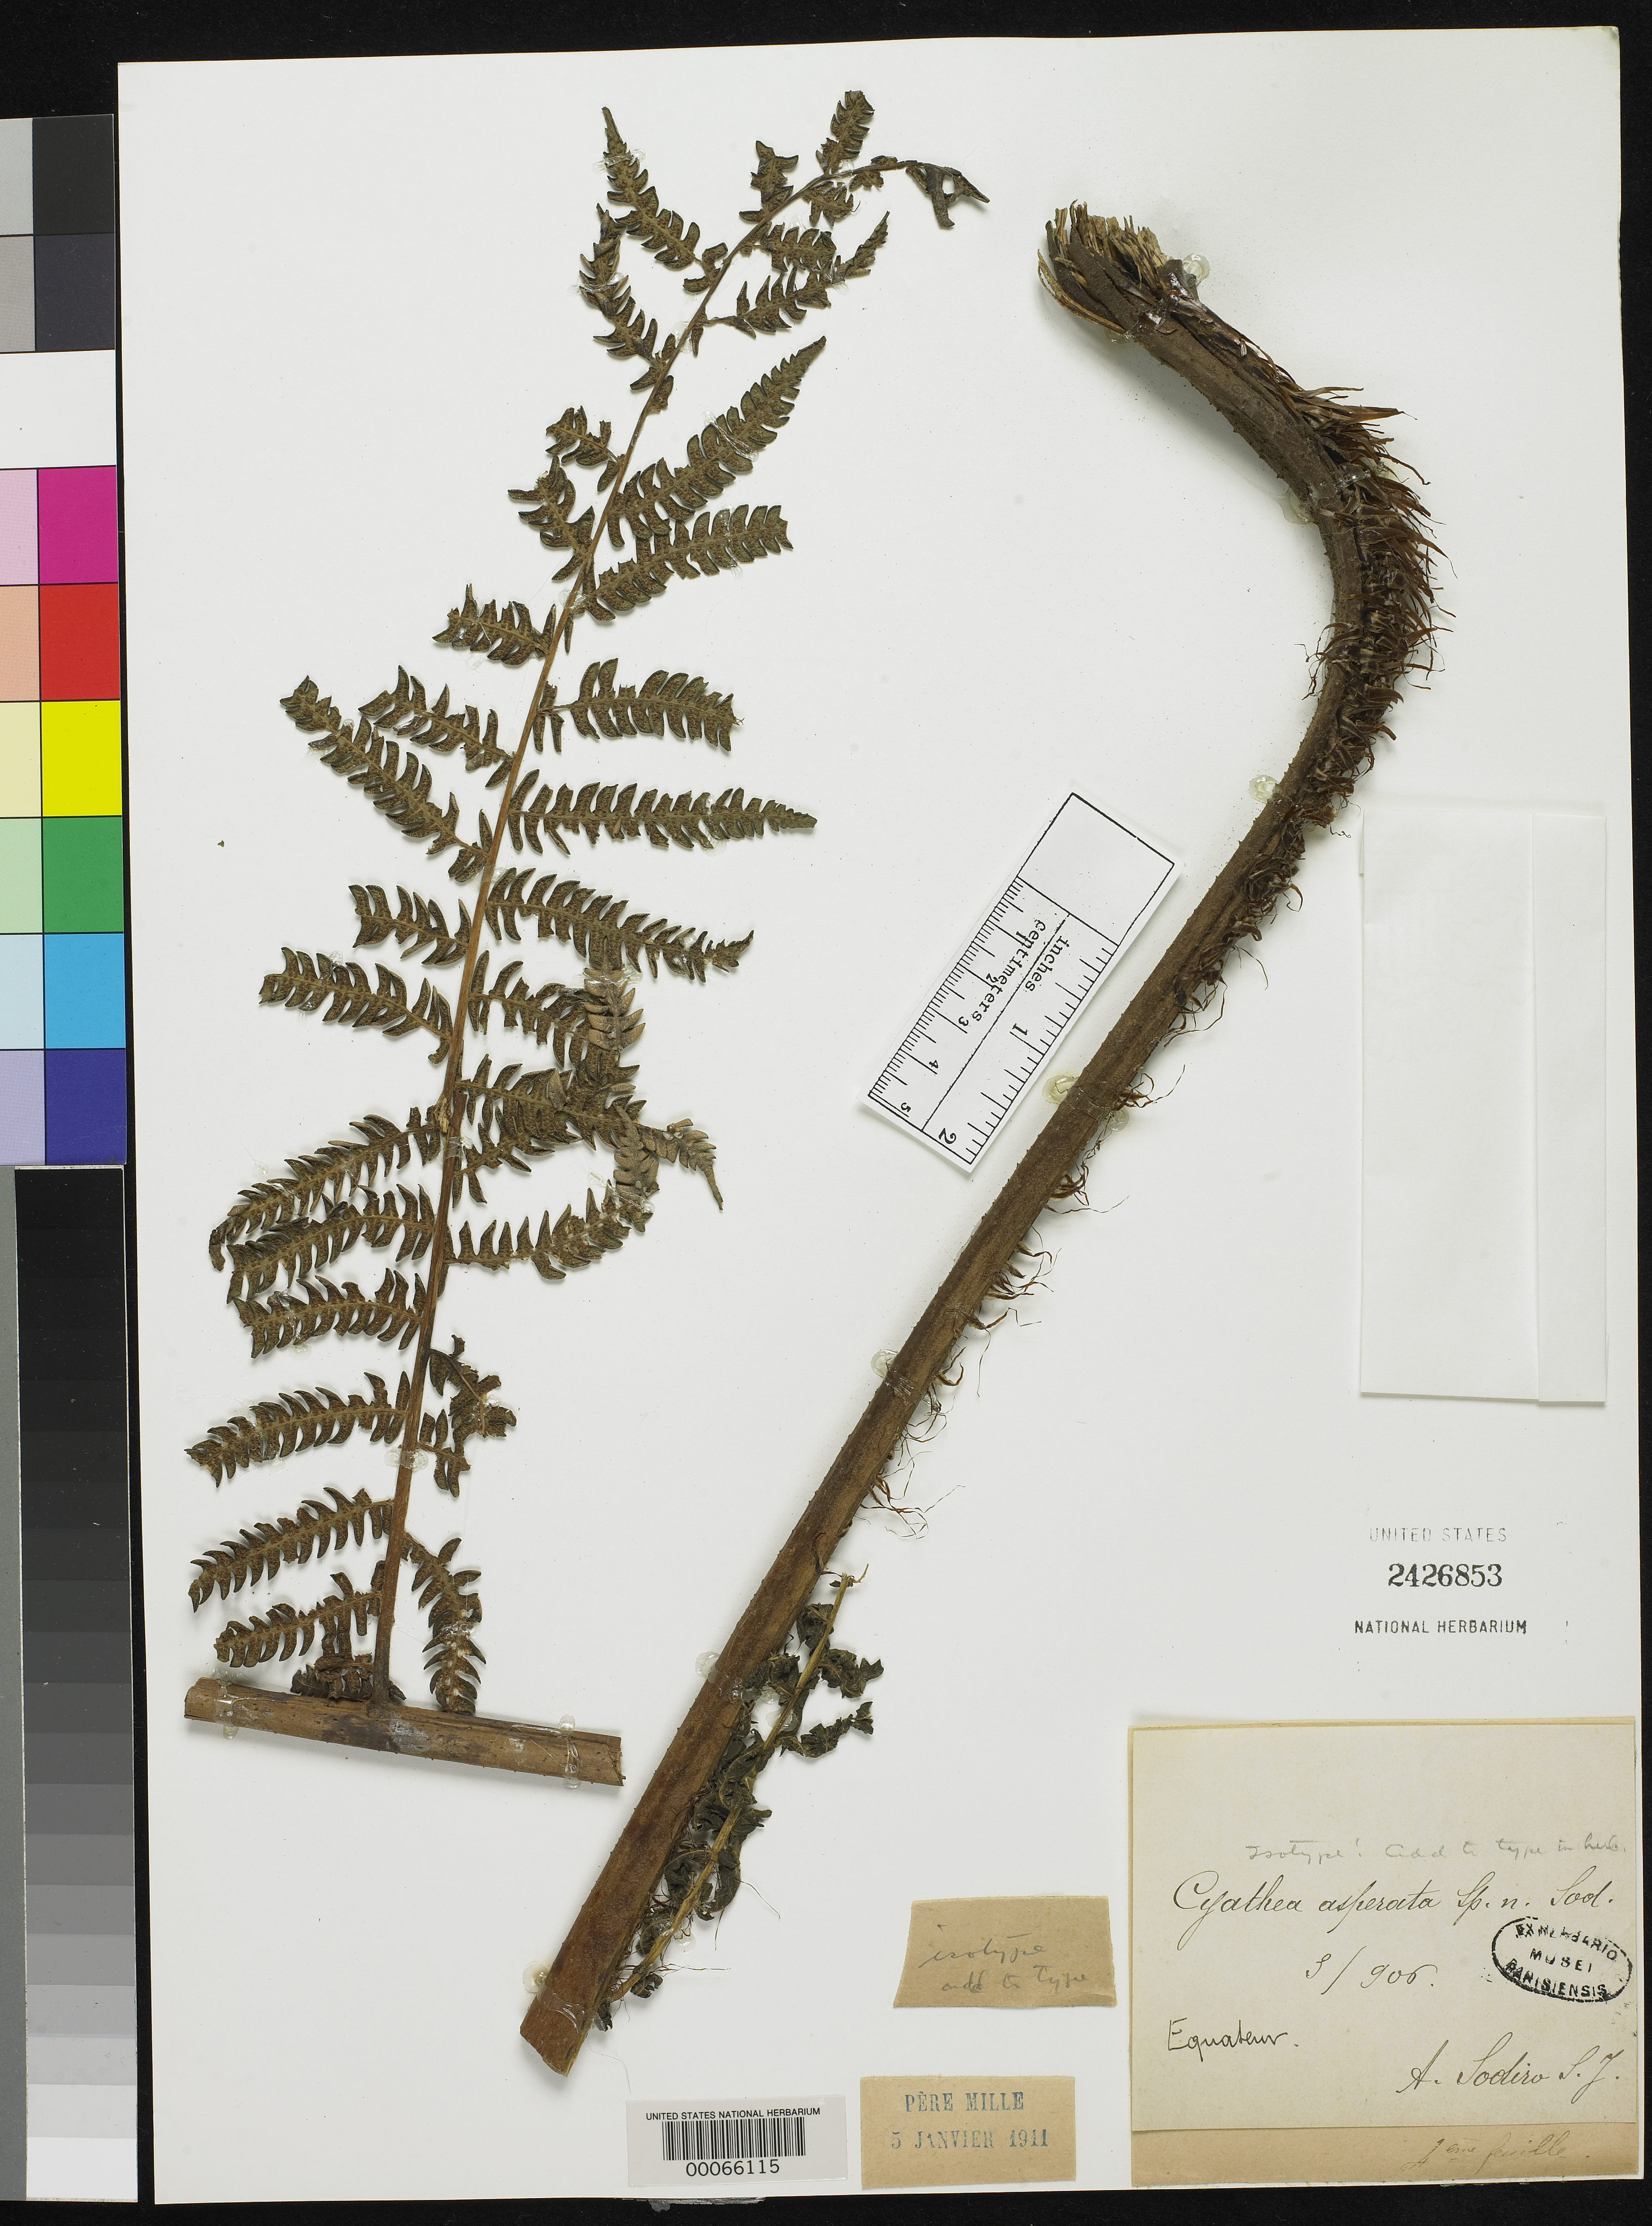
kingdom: Plantae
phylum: Tracheophyta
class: Polypodiopsida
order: Cyatheales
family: Cyatheaceae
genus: Cyathea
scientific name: Cyathea asperata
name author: Sodiro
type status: Type Collection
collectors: L. Sodiro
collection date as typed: Mar 1906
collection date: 1906-03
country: Ecuador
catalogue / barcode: US 2426853